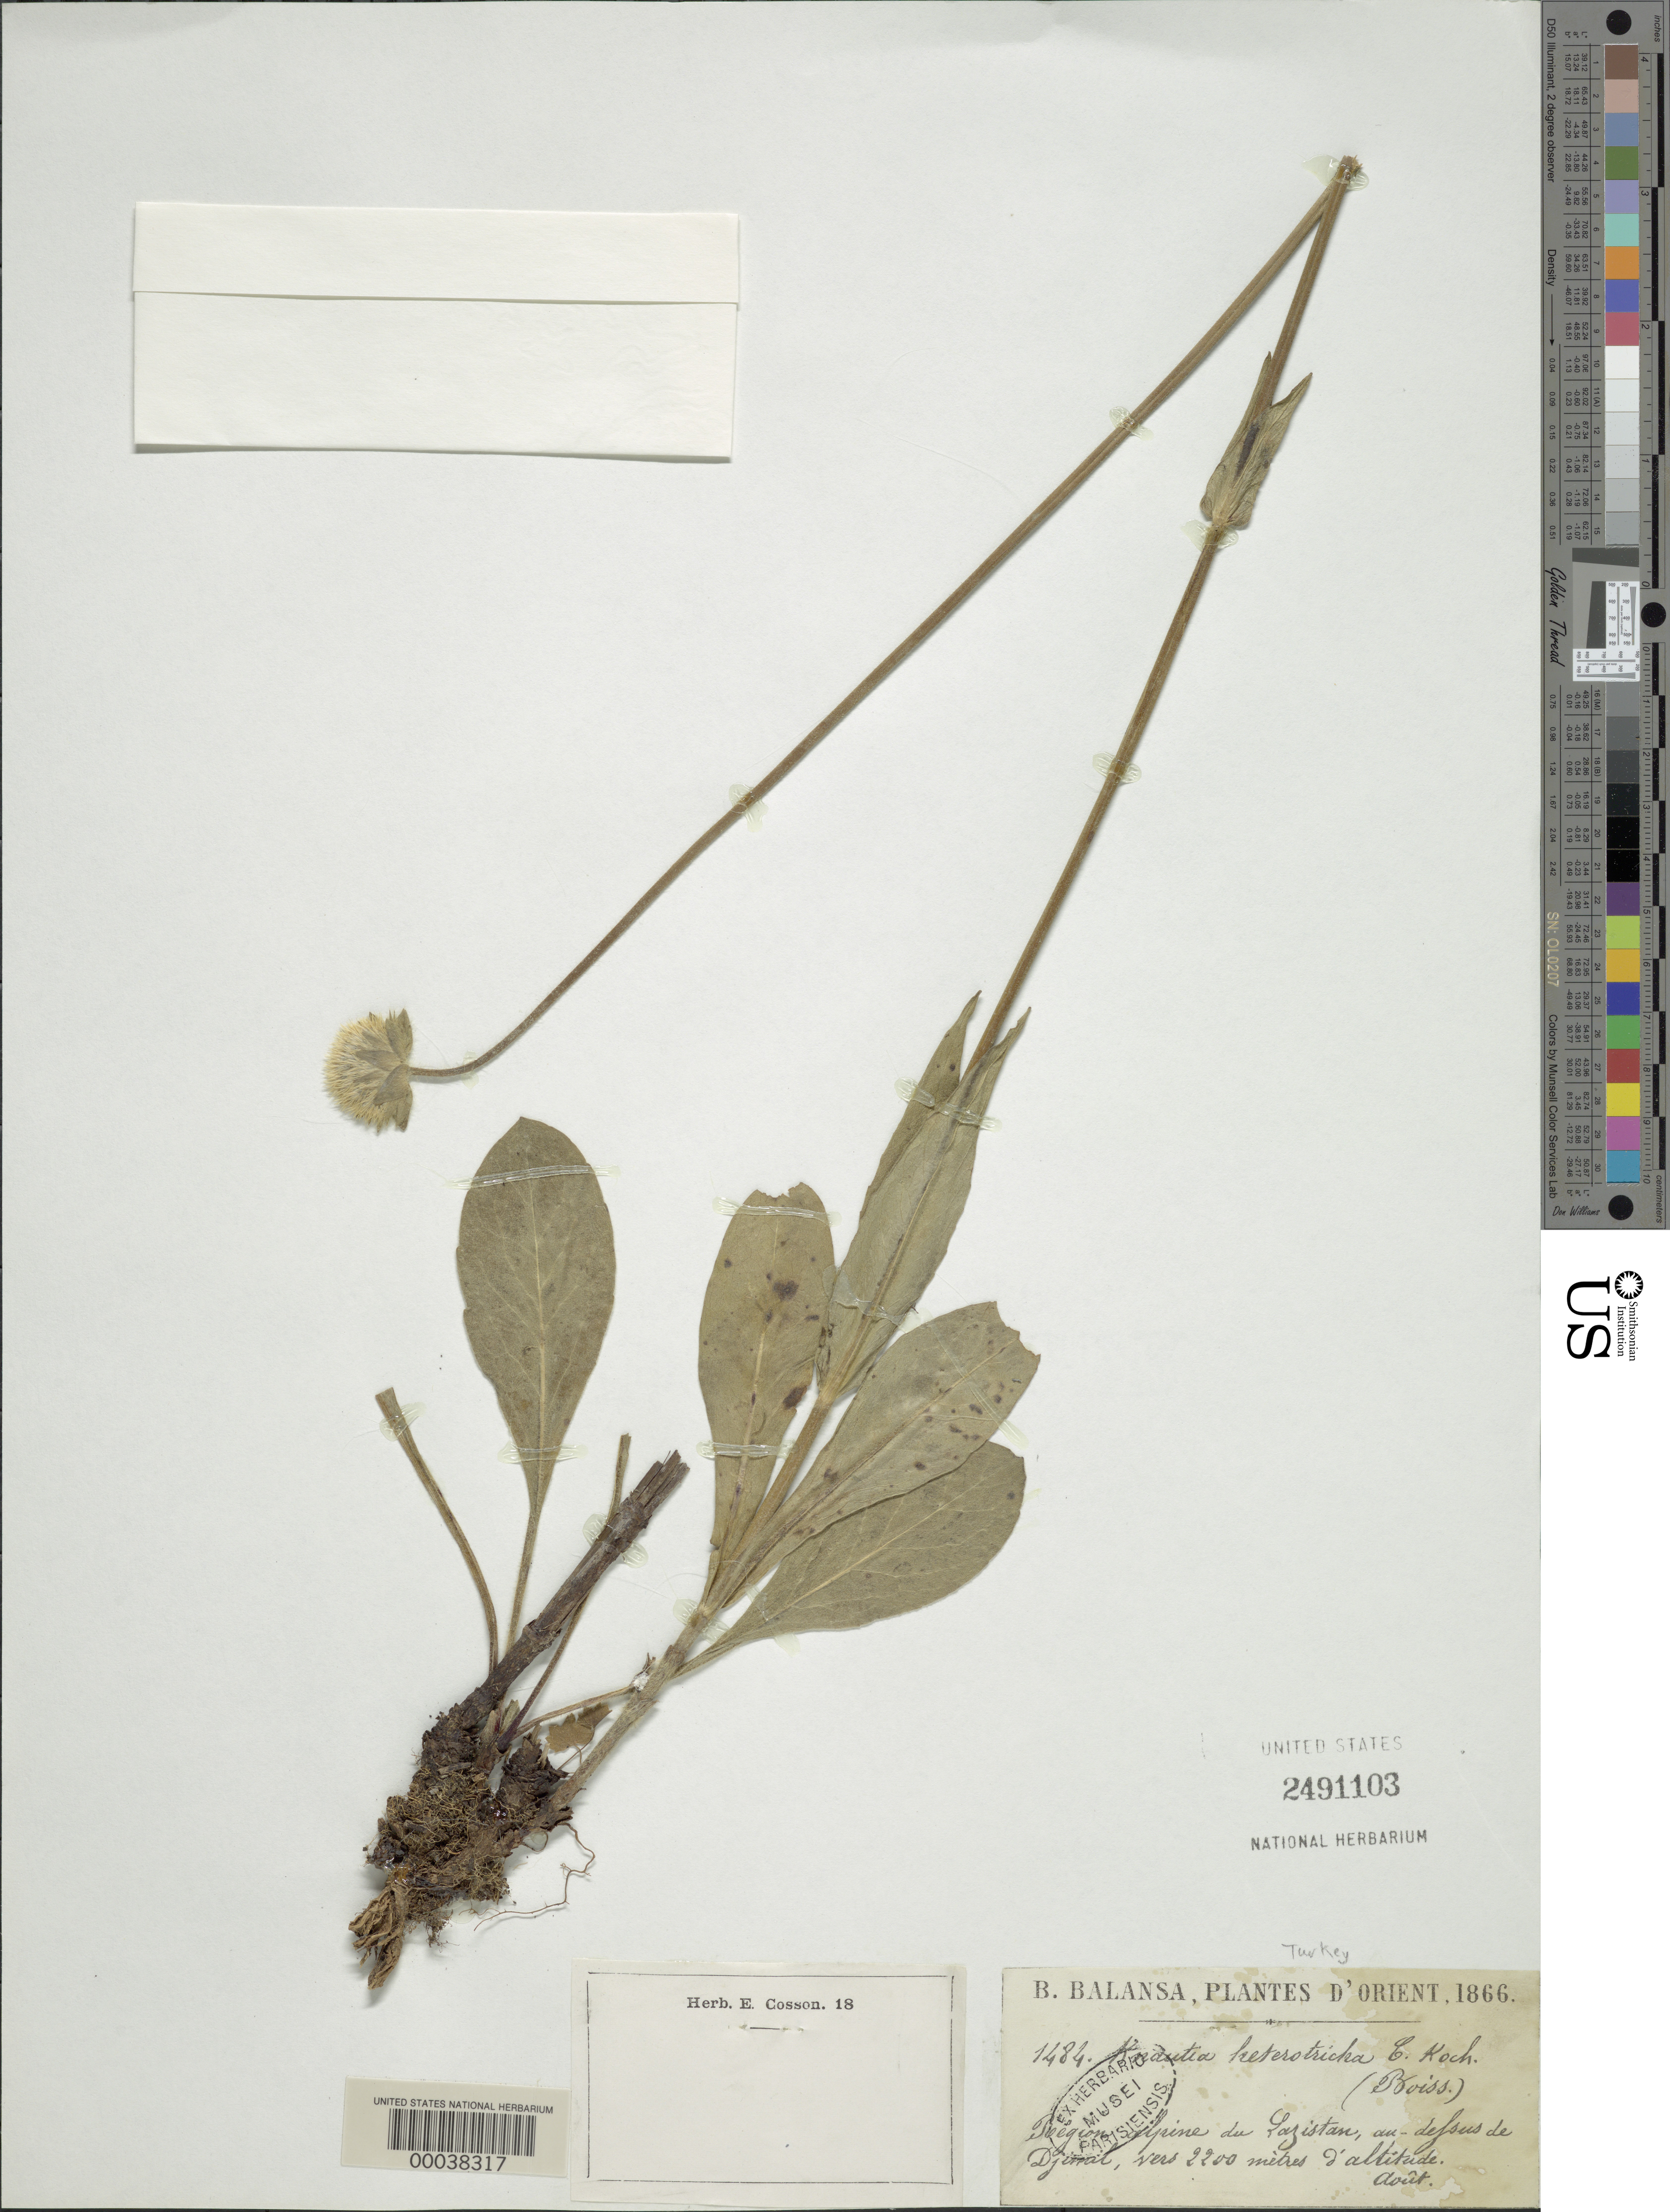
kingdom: Plantae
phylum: Tracheophyta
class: Magnoliopsida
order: Dipsacales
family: Caprifoliaceae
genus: Knautia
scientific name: Knautia heterotricha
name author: (Boiss.) K. Koch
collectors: B. Balansa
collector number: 1484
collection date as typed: Aug 1866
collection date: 1866-08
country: Turkey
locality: Asia Minor, Lazistan, Djimal.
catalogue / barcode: US 2491103